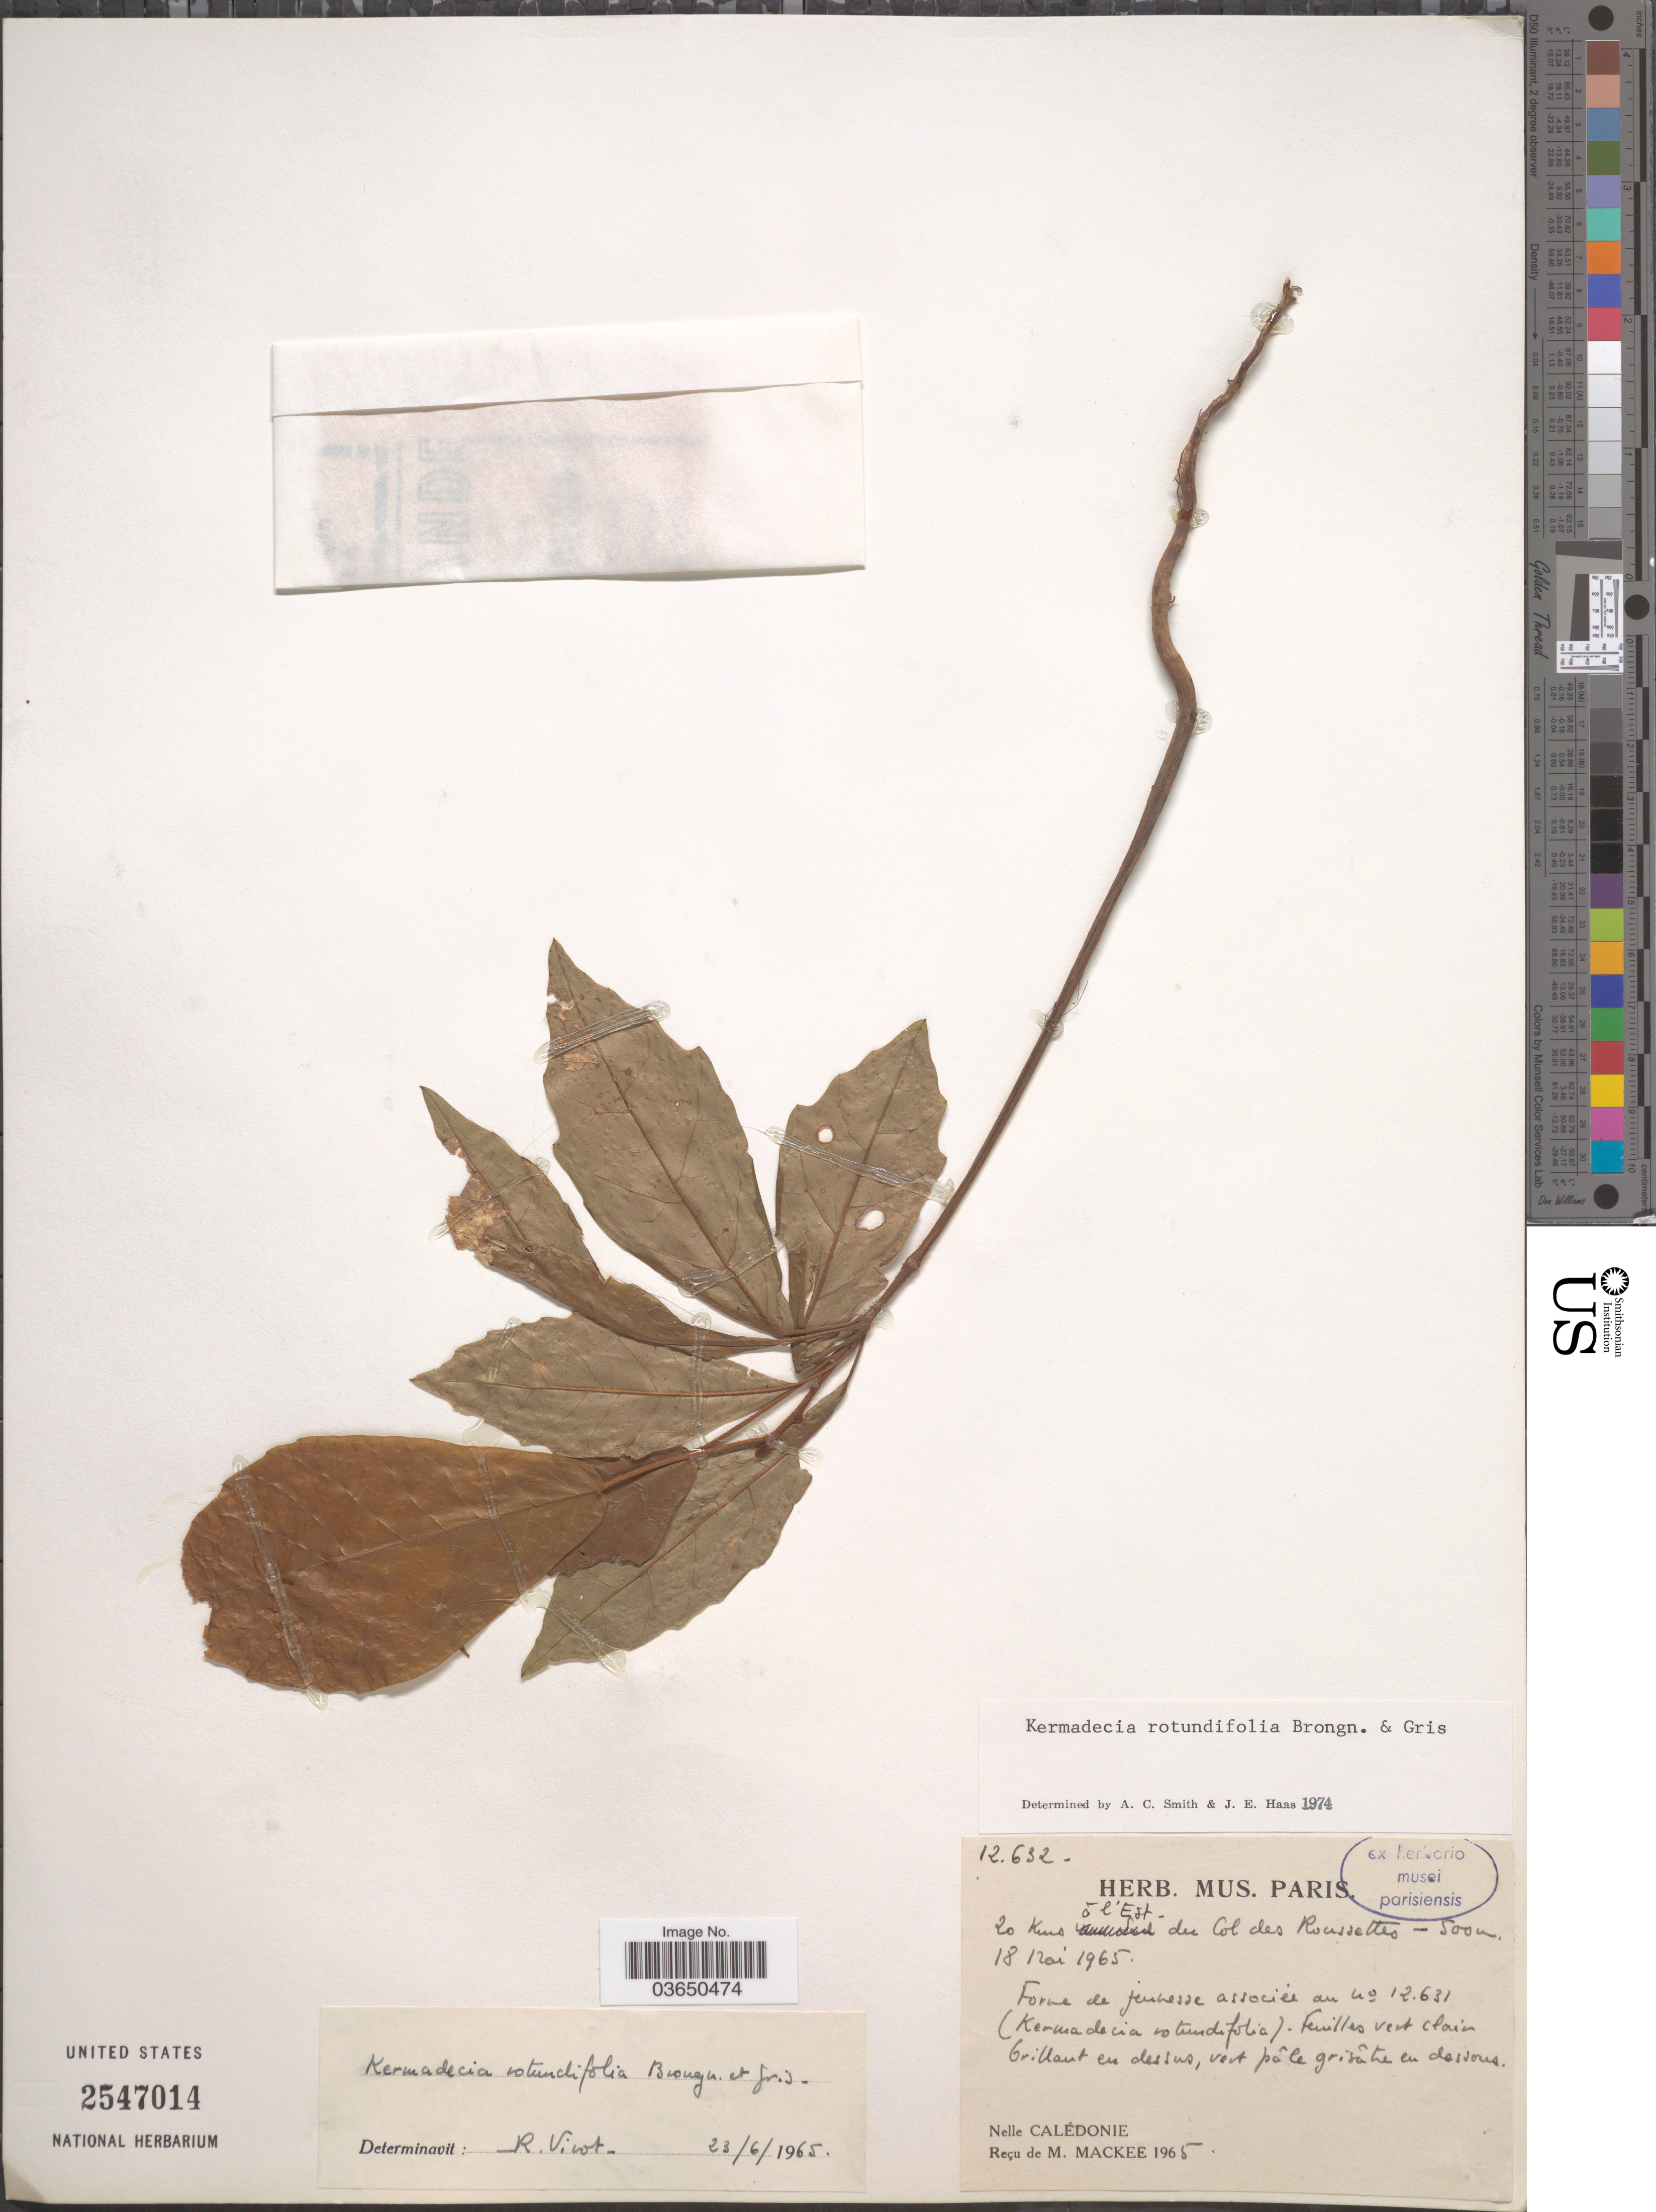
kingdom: Plantae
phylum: Tracheophyta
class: Magnoliopsida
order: Proteales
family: Proteaceae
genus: Kermadecia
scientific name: Kermadecia rotundifolia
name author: Brongn. & Gris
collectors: M. Mackee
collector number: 12636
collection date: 1965-05-18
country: New Caledonia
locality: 20 Kms a l'Est du Col des Roussettes. Nelle Calédonie.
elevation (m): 500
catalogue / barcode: US 2547014